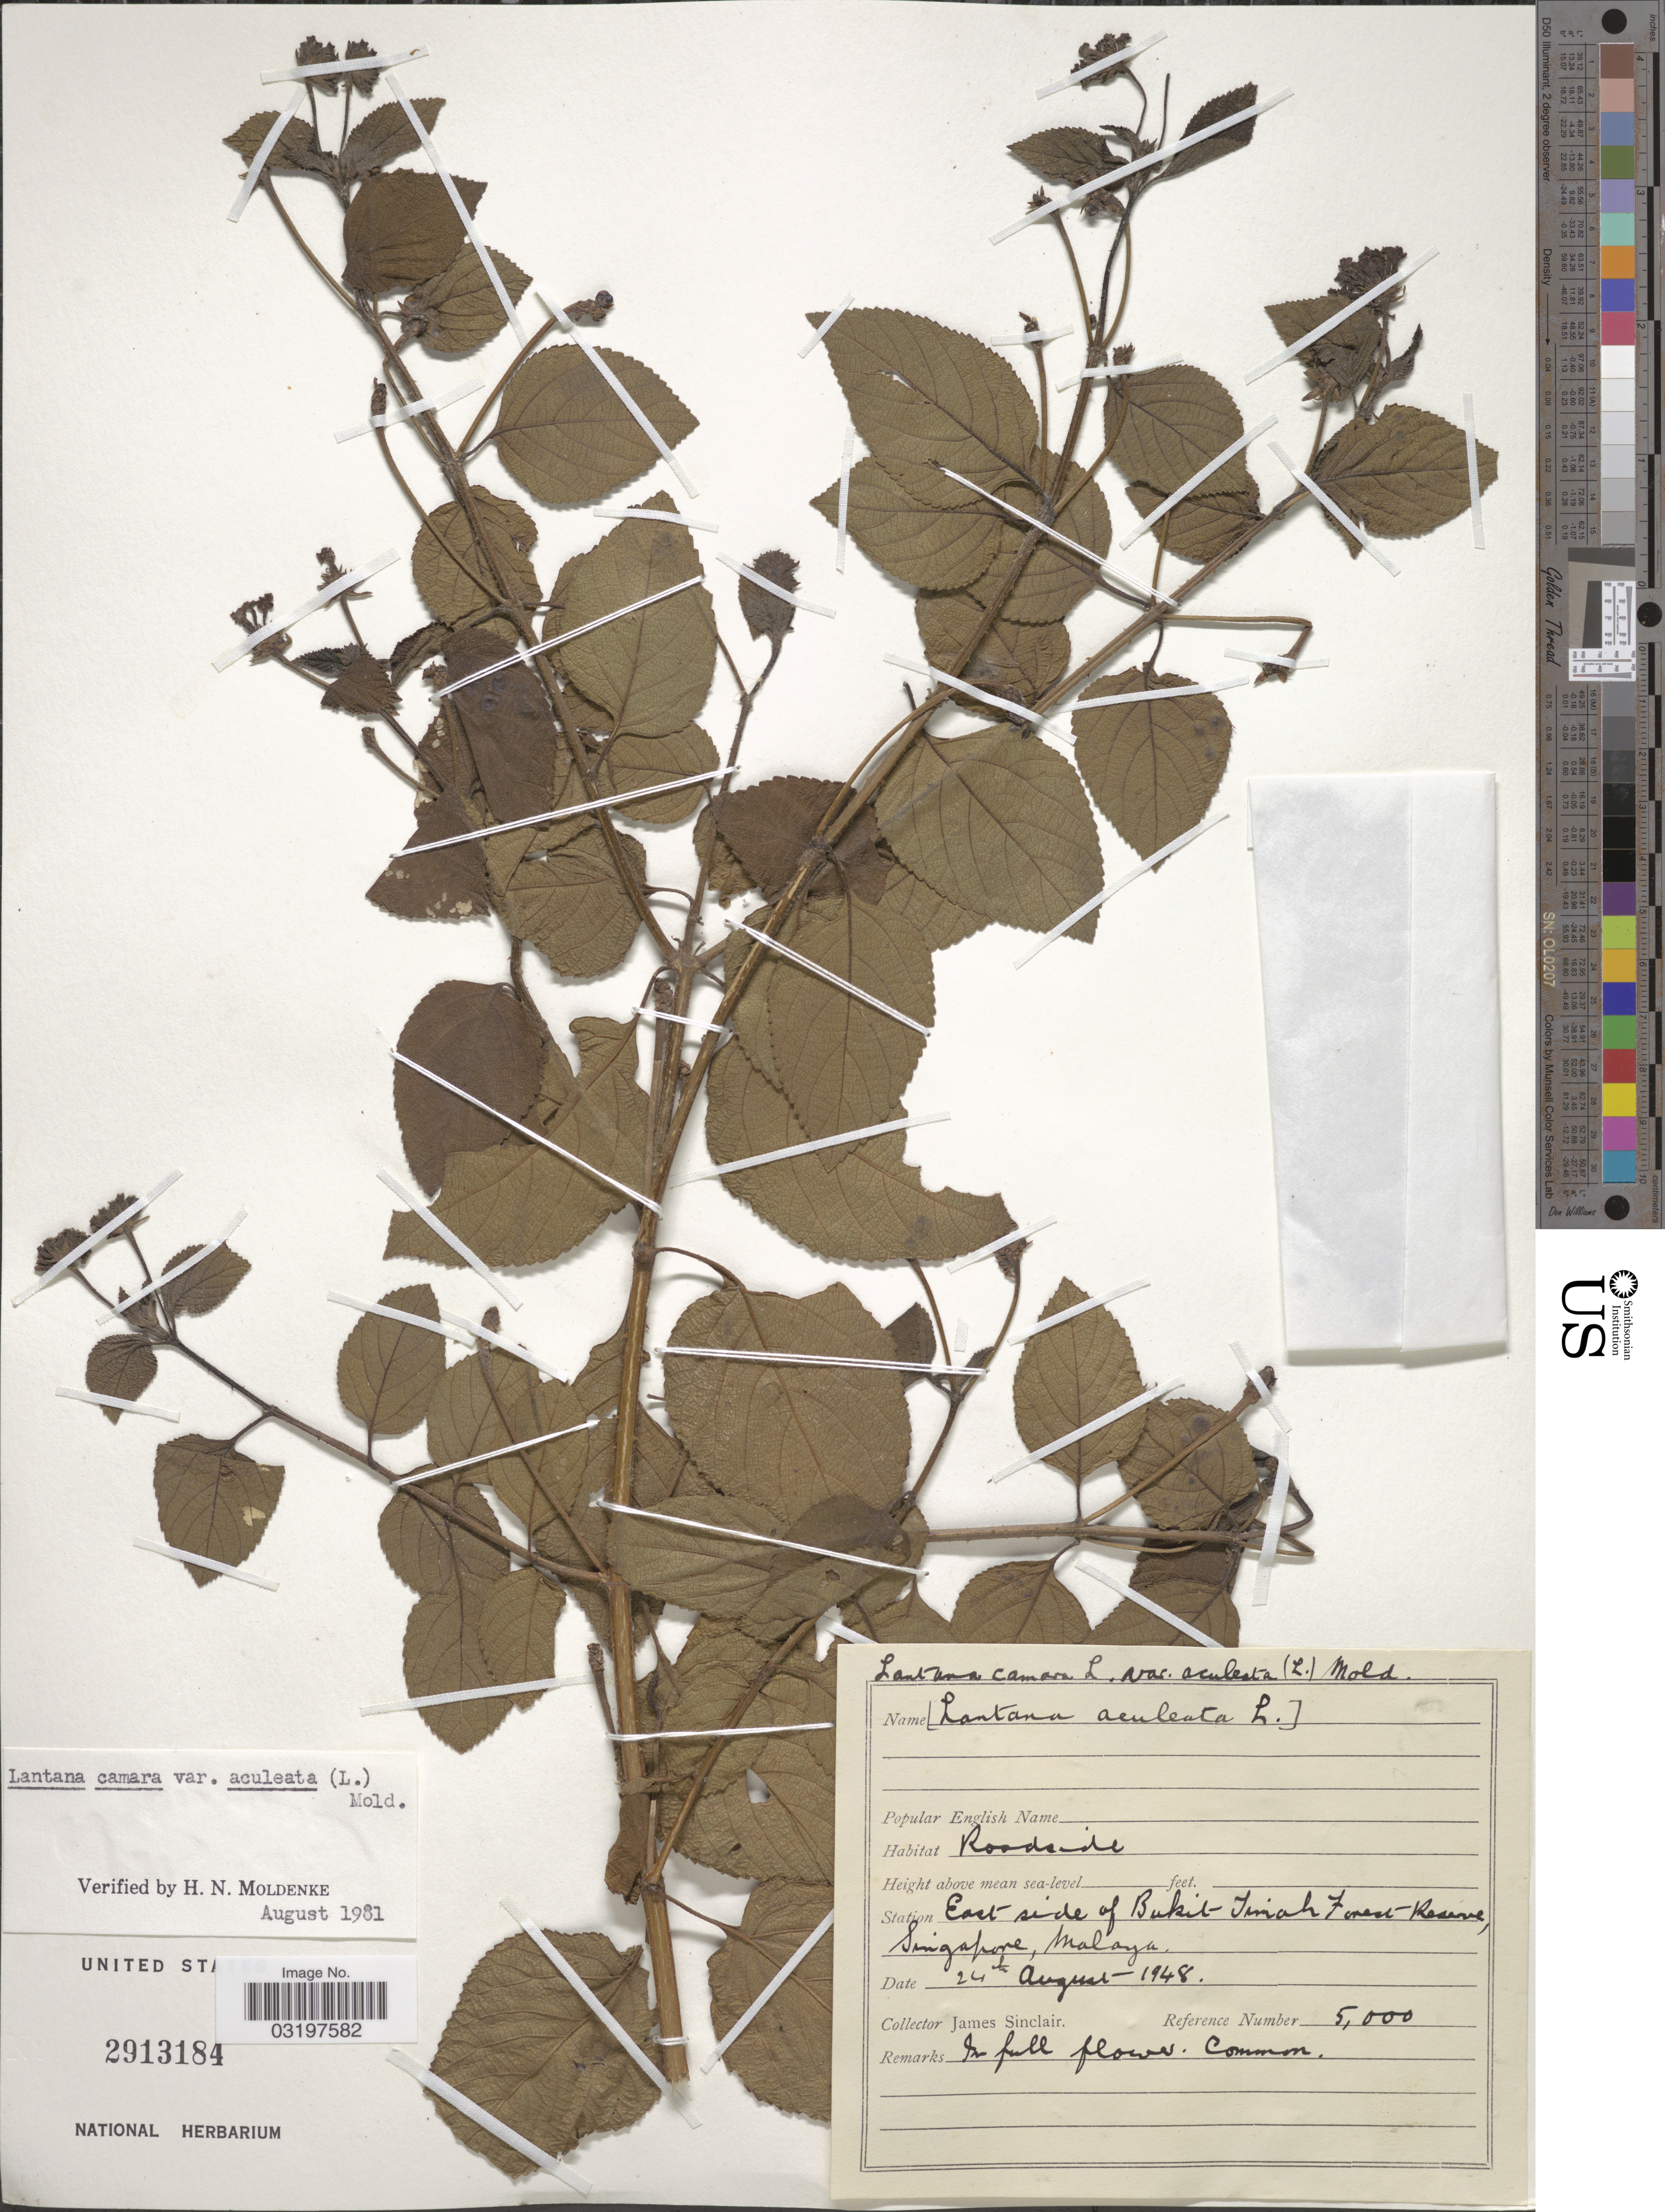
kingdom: Plantae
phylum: Tracheophyta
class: Magnoliopsida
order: Lamiales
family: Verbenaceae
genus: Lantana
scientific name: Lantana camara var. aculeata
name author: (L.) Moldenke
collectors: J. Sinclair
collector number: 5000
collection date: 1948-08-24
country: Singapore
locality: Station East side of Bukit Timah Forest Reserve, Malaya.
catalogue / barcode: US 2913184